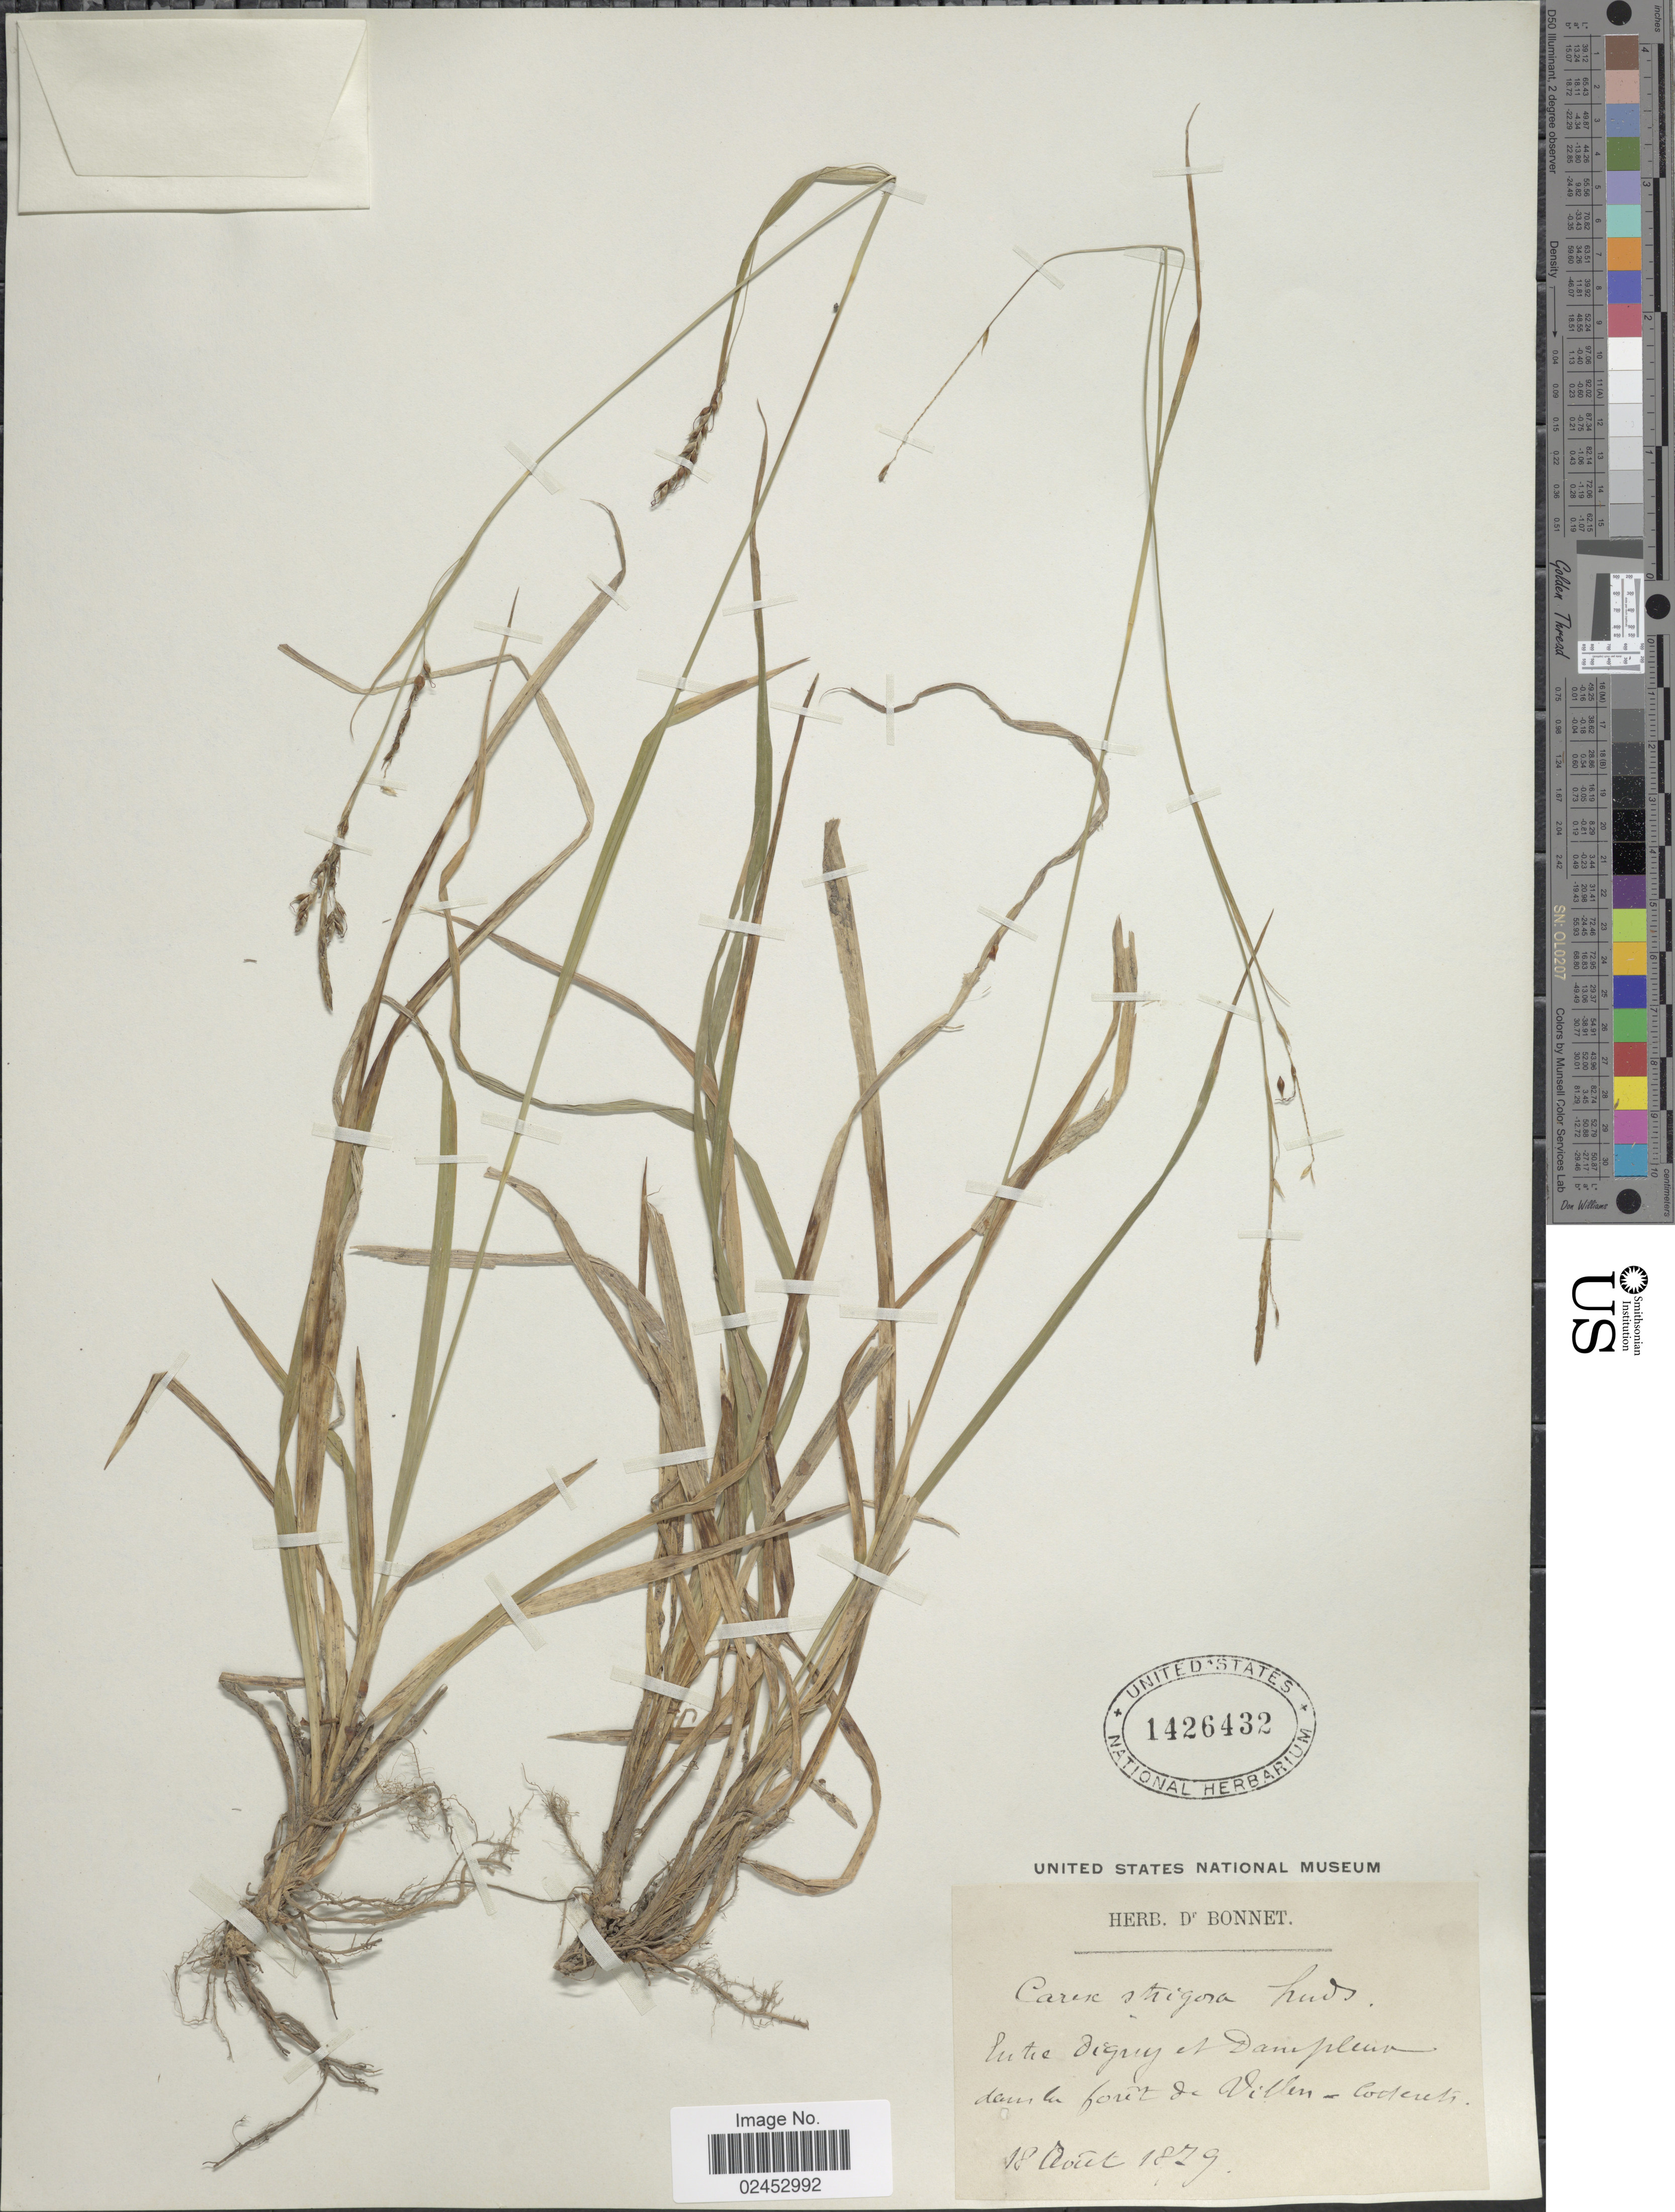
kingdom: Plantae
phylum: Tracheophyta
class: Liliopsida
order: Poales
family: Cyperaceae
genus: Carex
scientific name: Carex strigosa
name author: Huds.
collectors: ex herb. Dr. Bonnet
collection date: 1879-08-18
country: France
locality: Sutre diguy et Dampfleur damla foret de Villen-Cordents [interpreted]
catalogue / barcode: US 1426432